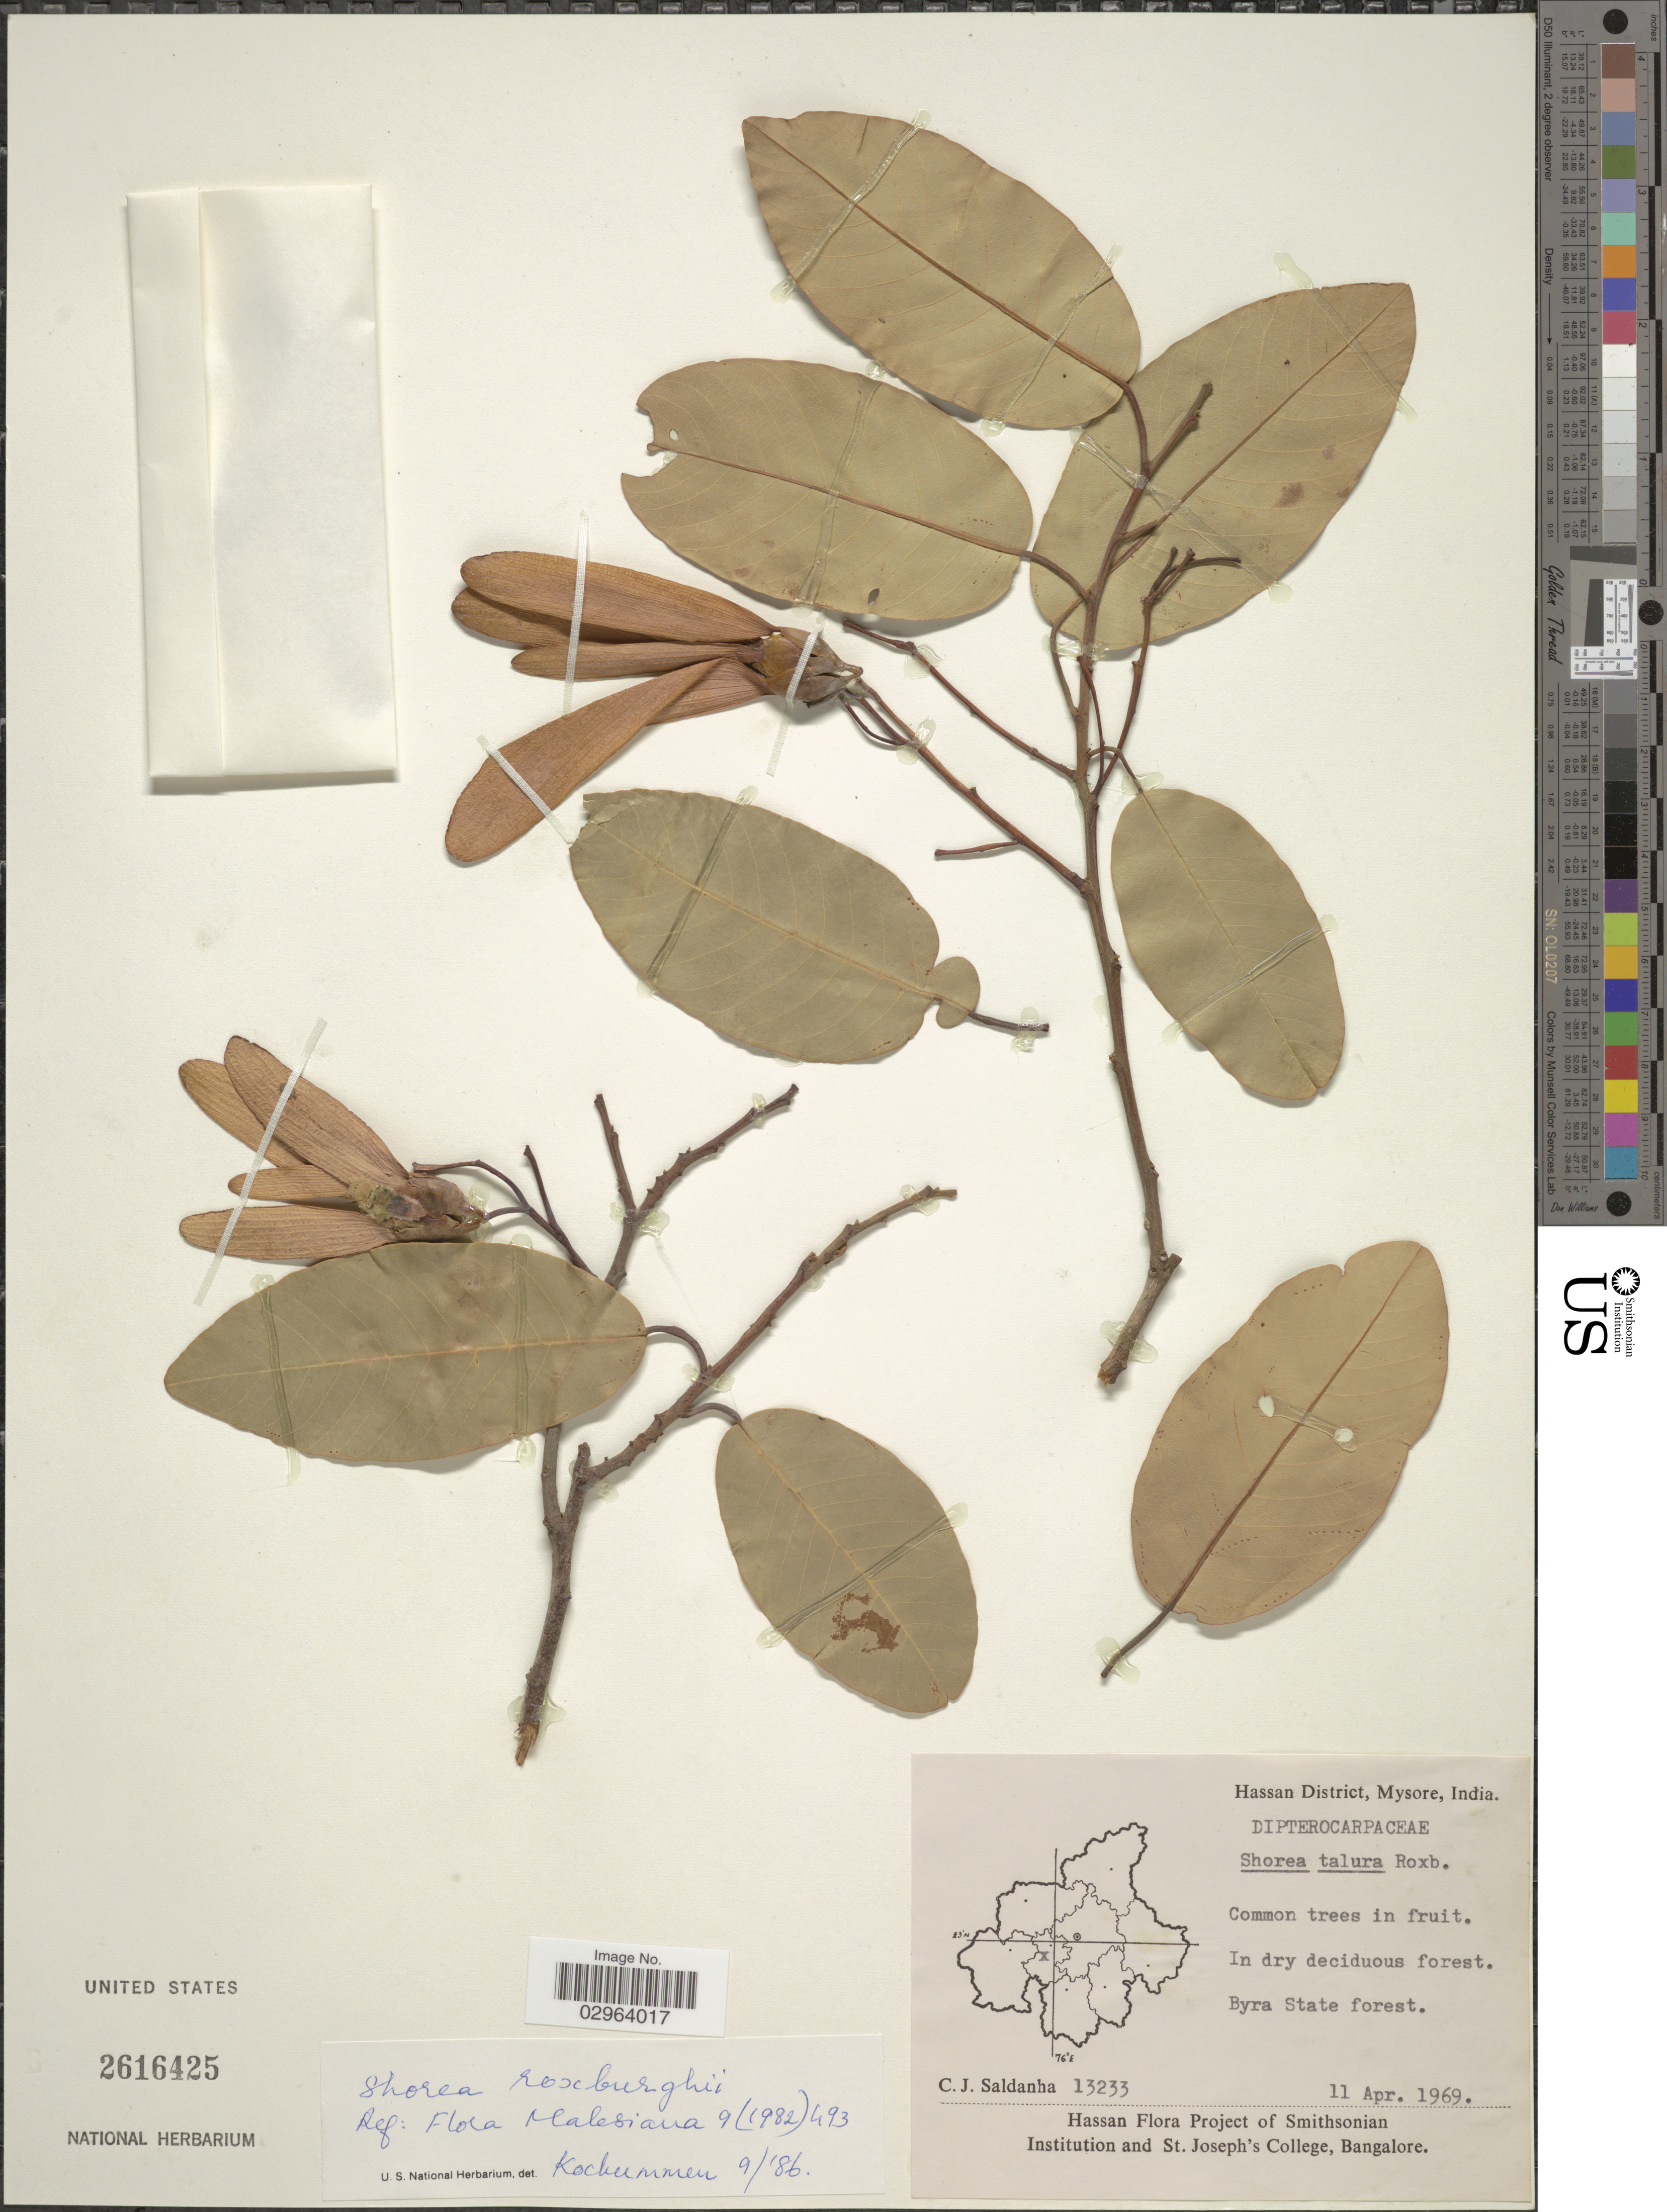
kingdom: Plantae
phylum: Tracheophyta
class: Magnoliopsida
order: Malvales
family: Dipterocarpaceae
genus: Anthoshorea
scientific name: Anthoshorea roxburghii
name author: (G. Don) P.S. Ashton & J. Heck.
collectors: C. J. Saldanha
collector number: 13233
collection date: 1969-04-11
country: India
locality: Hassan District, Mysore. In dry deciduous forest. Byra State forest.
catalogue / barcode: US 2616425